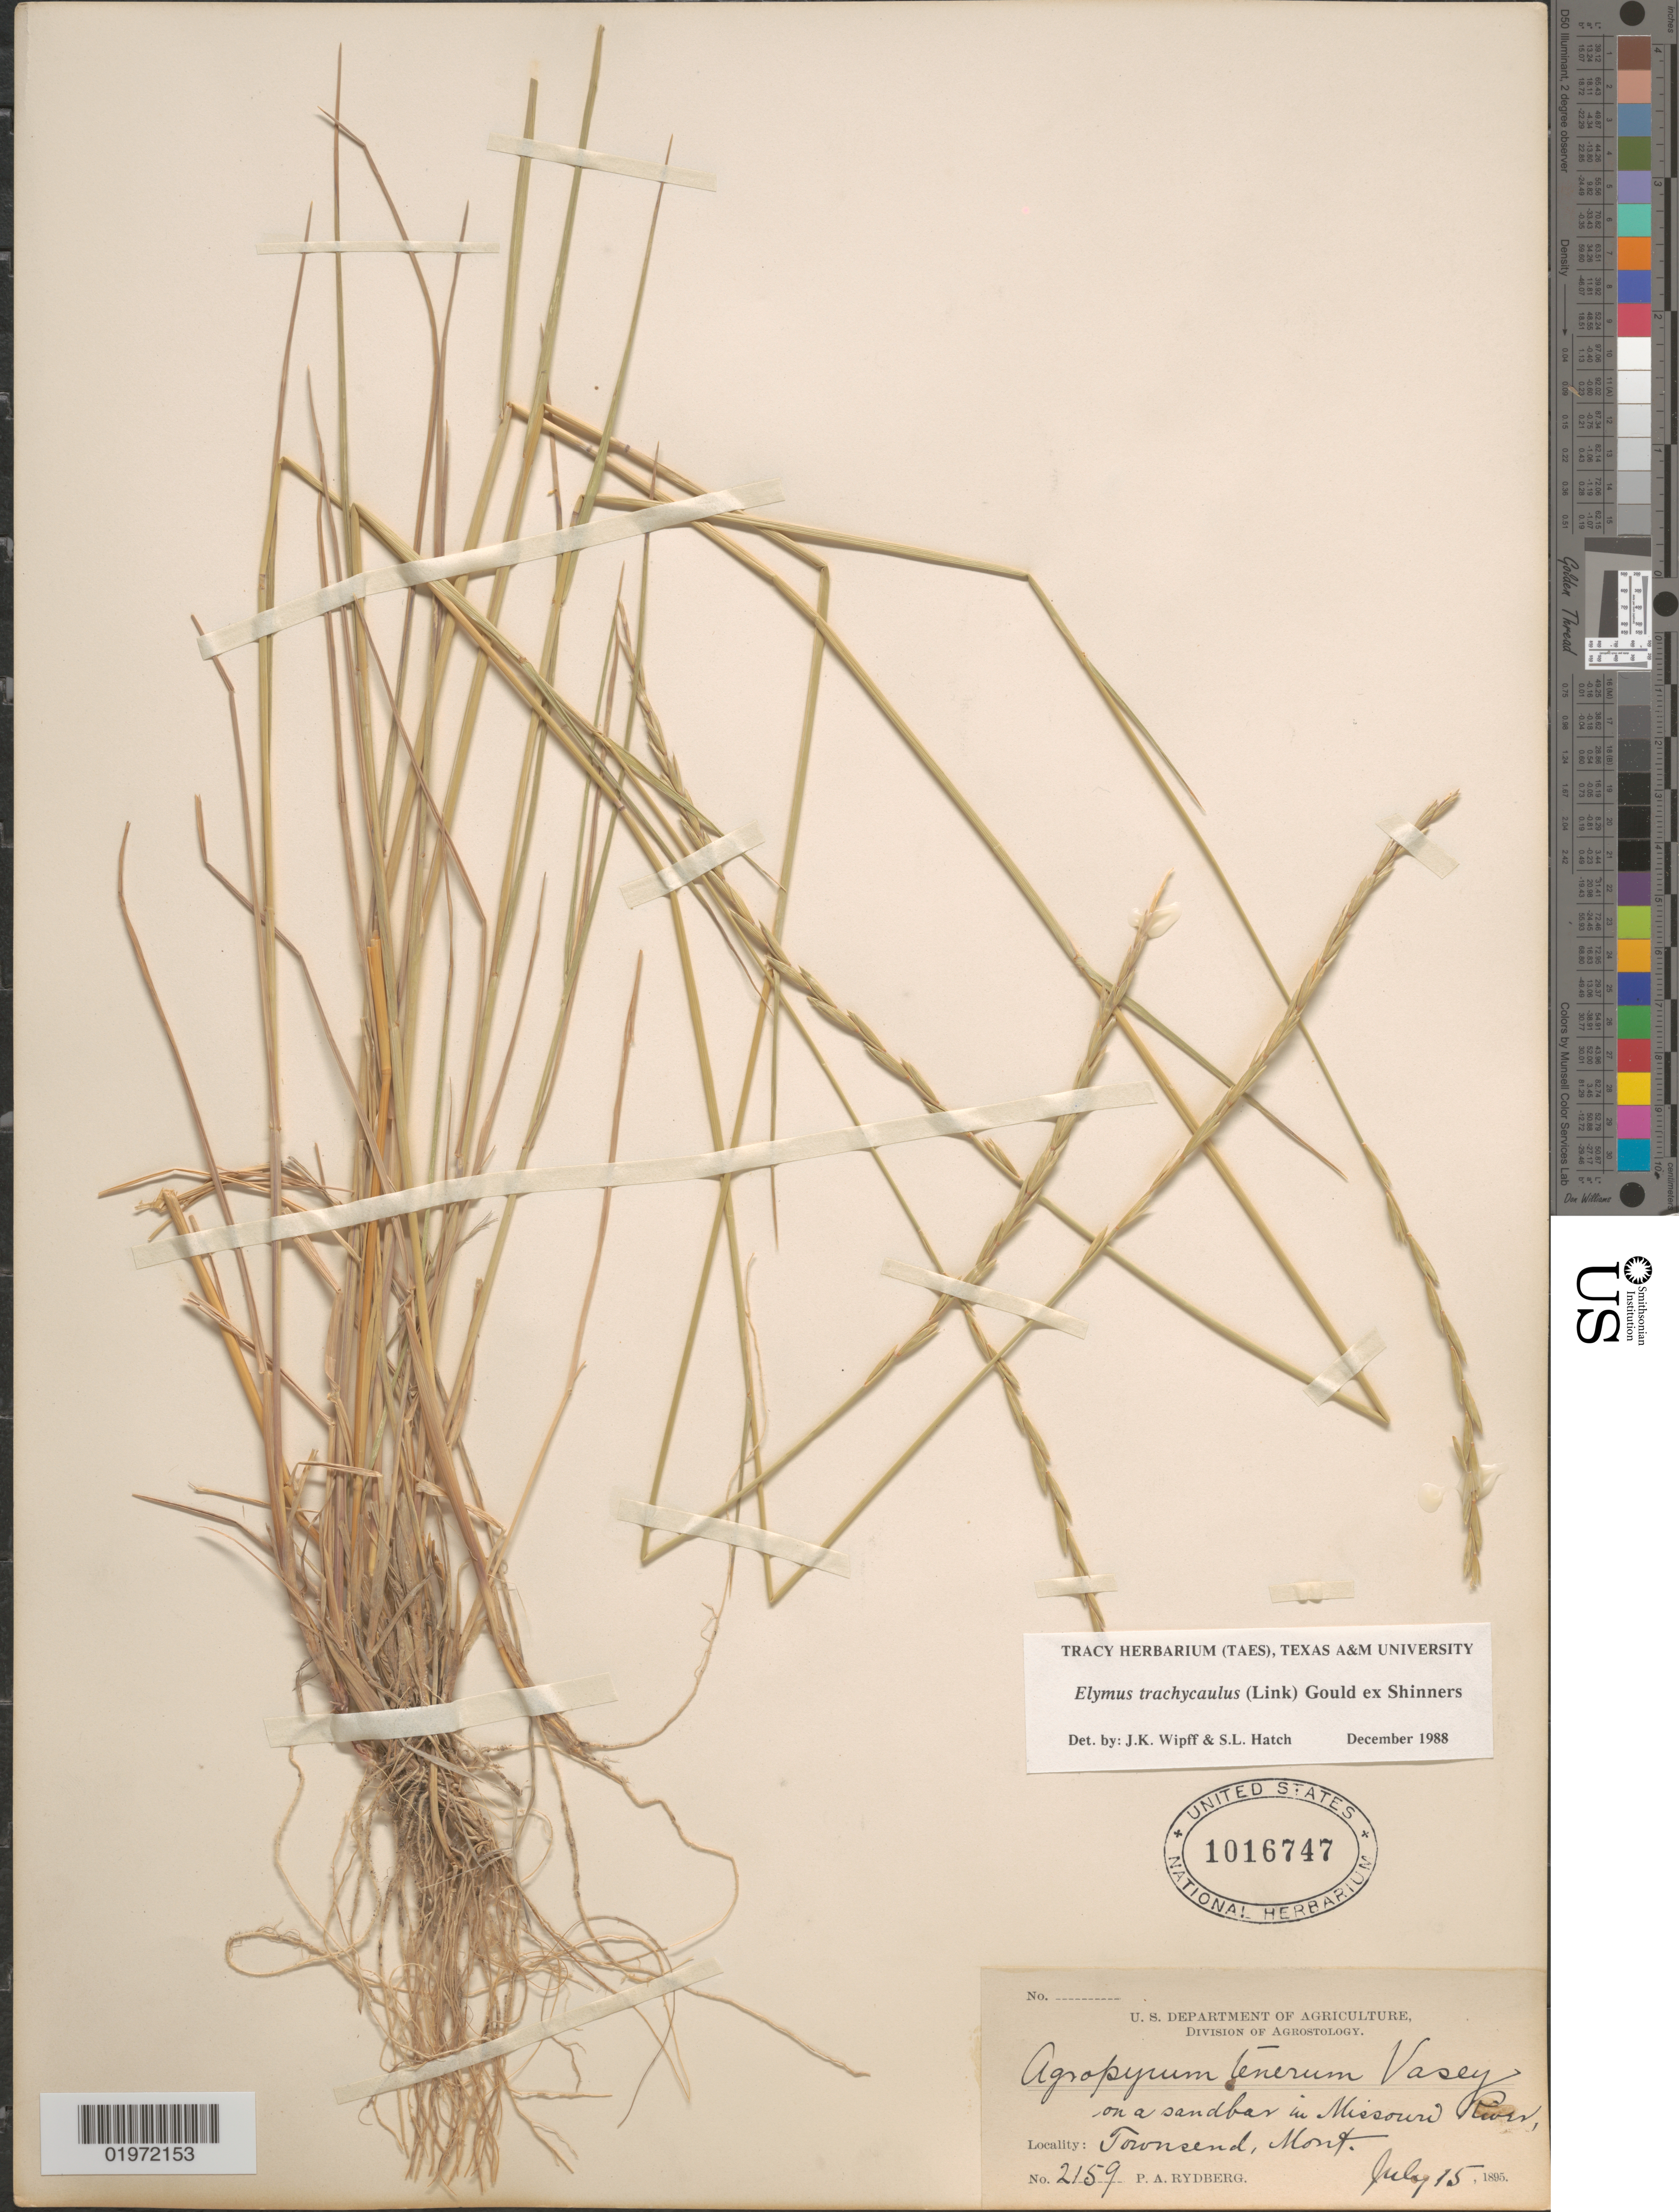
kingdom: Plantae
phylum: Tracheophyta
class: Liliopsida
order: Poales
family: Poaceae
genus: Elymus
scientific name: Elymus trachycaulus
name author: (Link) Gould ex Shinners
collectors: P. A. Rydberg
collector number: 2159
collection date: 1895-07-15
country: United States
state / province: Montana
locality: On a sandbar in Missouri River, Townsend.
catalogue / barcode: US 1016747